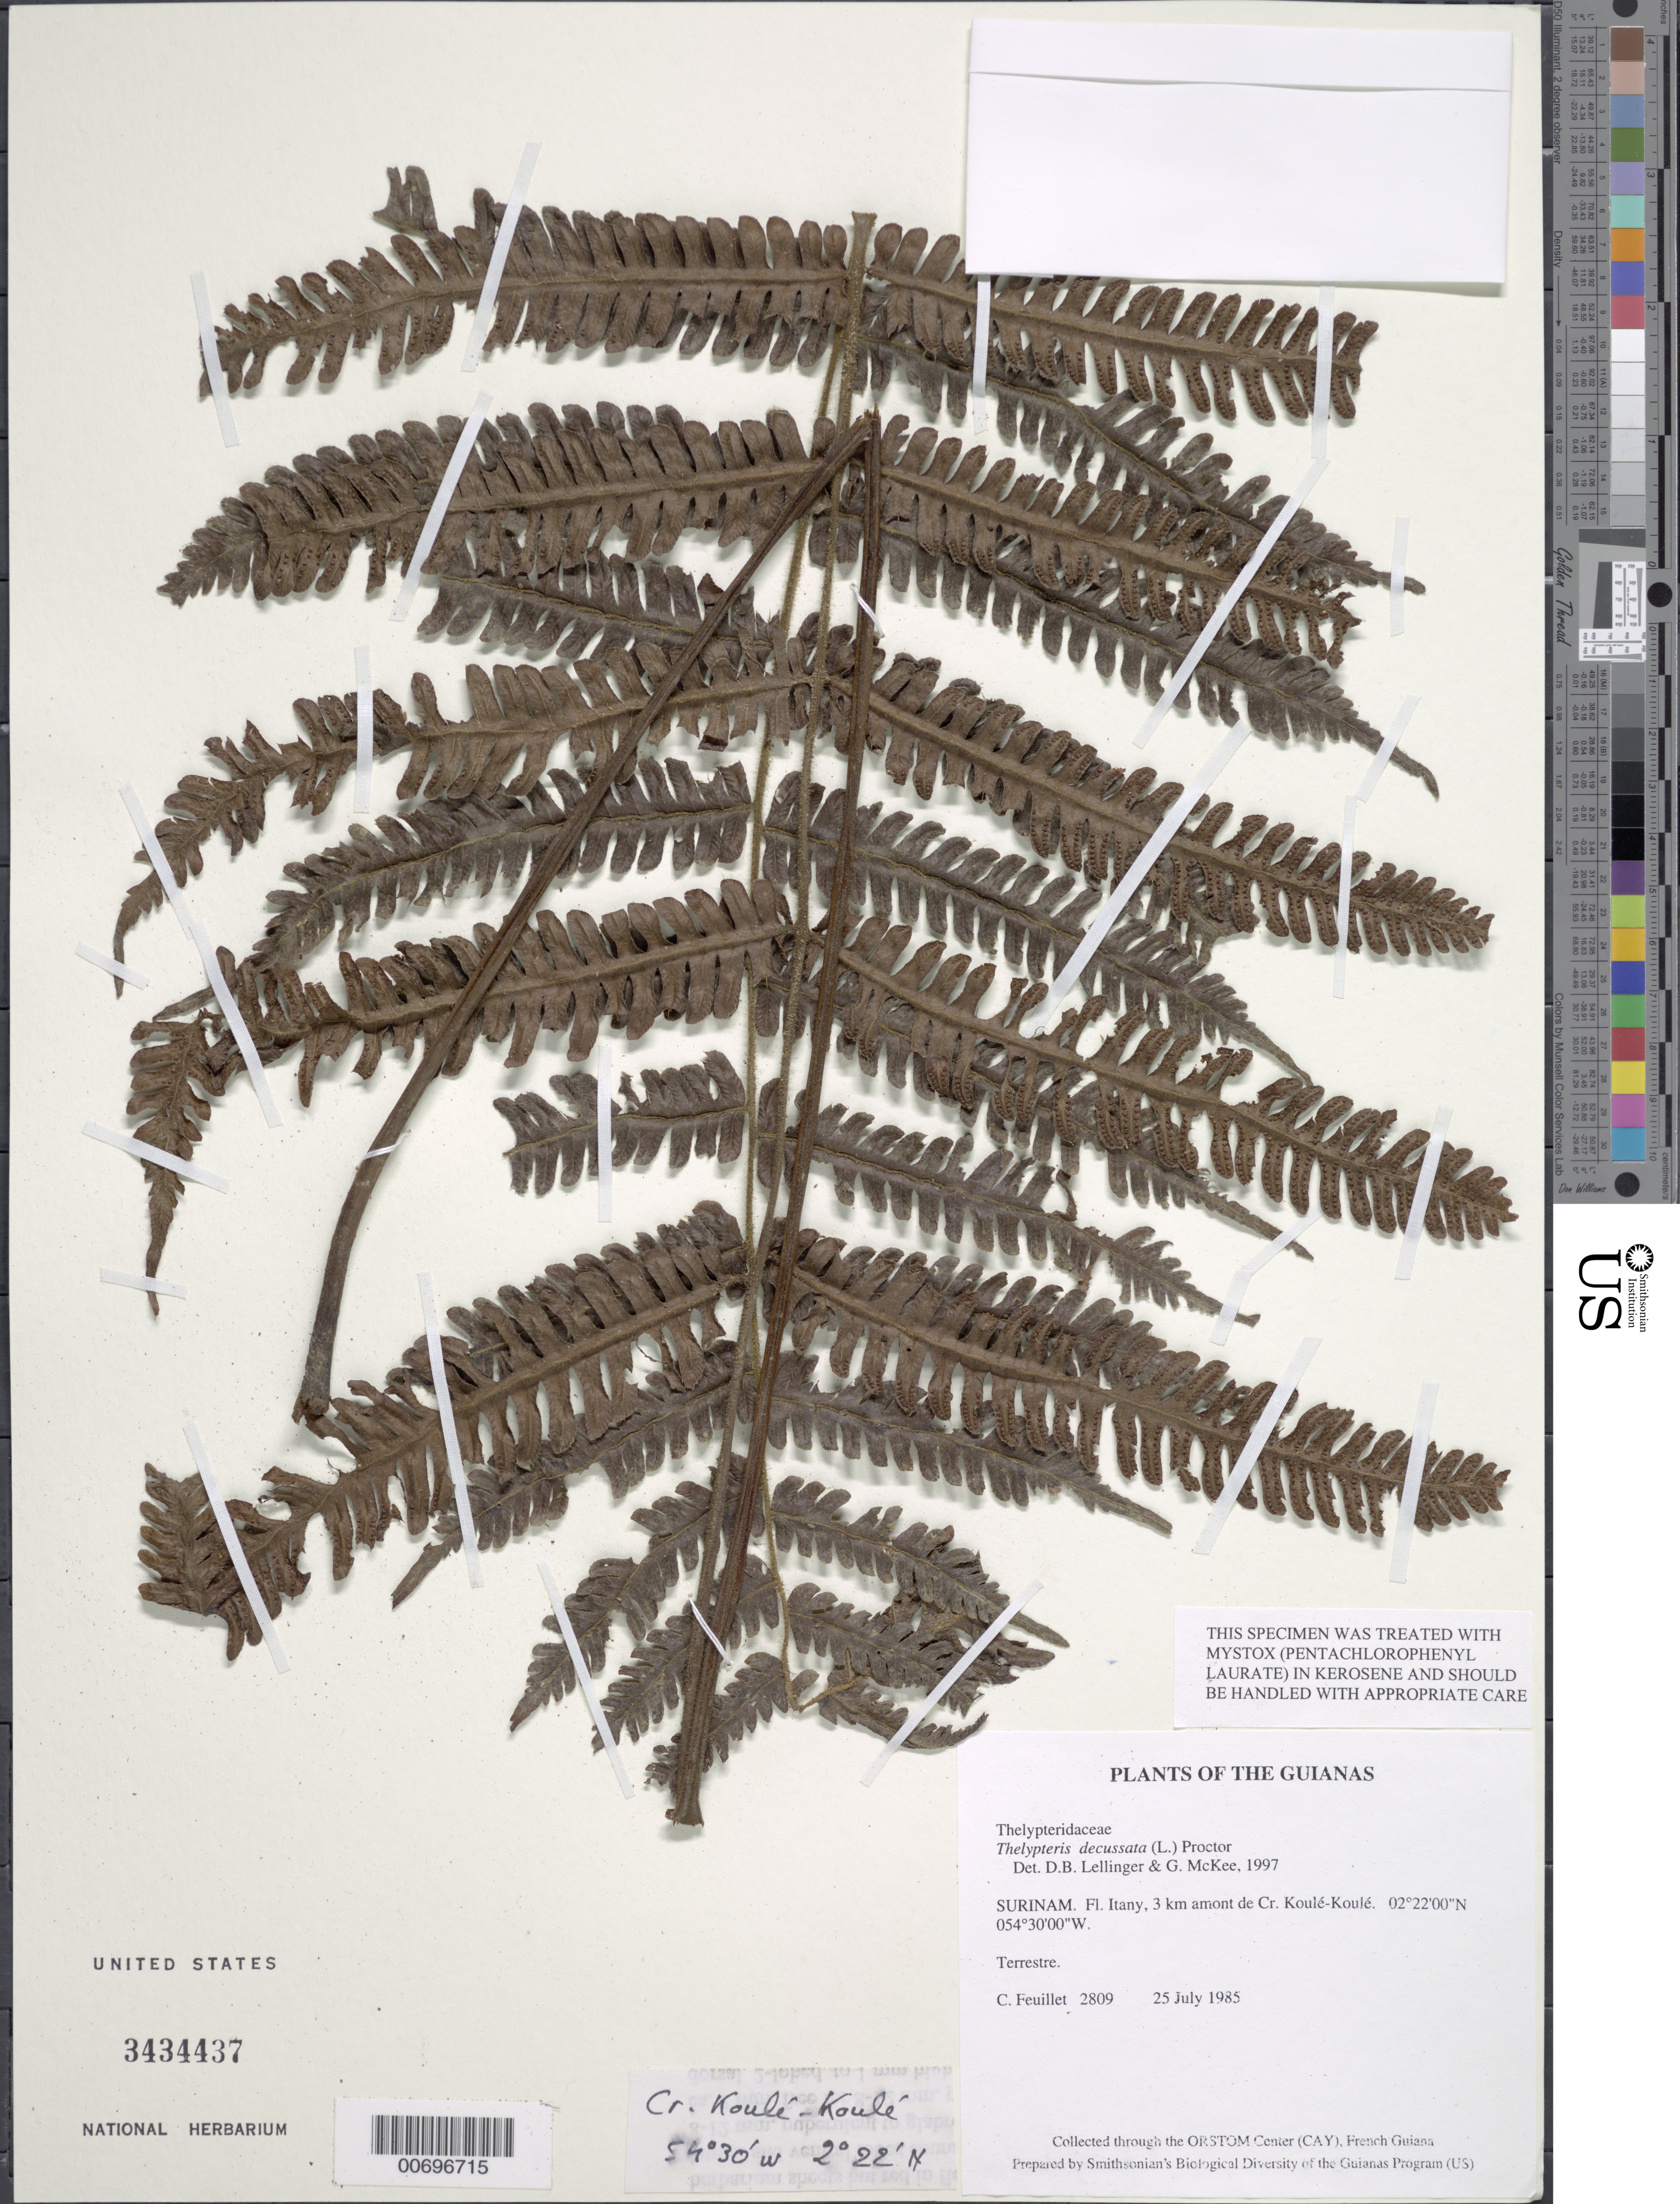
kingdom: Plantae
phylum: Tracheophyta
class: Polypodiopsida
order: Polypodiales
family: Thelypteridaceae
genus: Steiropteris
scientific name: Steiropteris decussata var. decussata (L.) comb. nov., ined. 2015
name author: (L.)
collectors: C. Feuillet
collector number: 2809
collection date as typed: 25 Jul 1985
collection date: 1985-07-25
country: Suriname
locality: Litani R., 3 km amont de Cr. Koulé-Koulé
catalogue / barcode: US 3434437